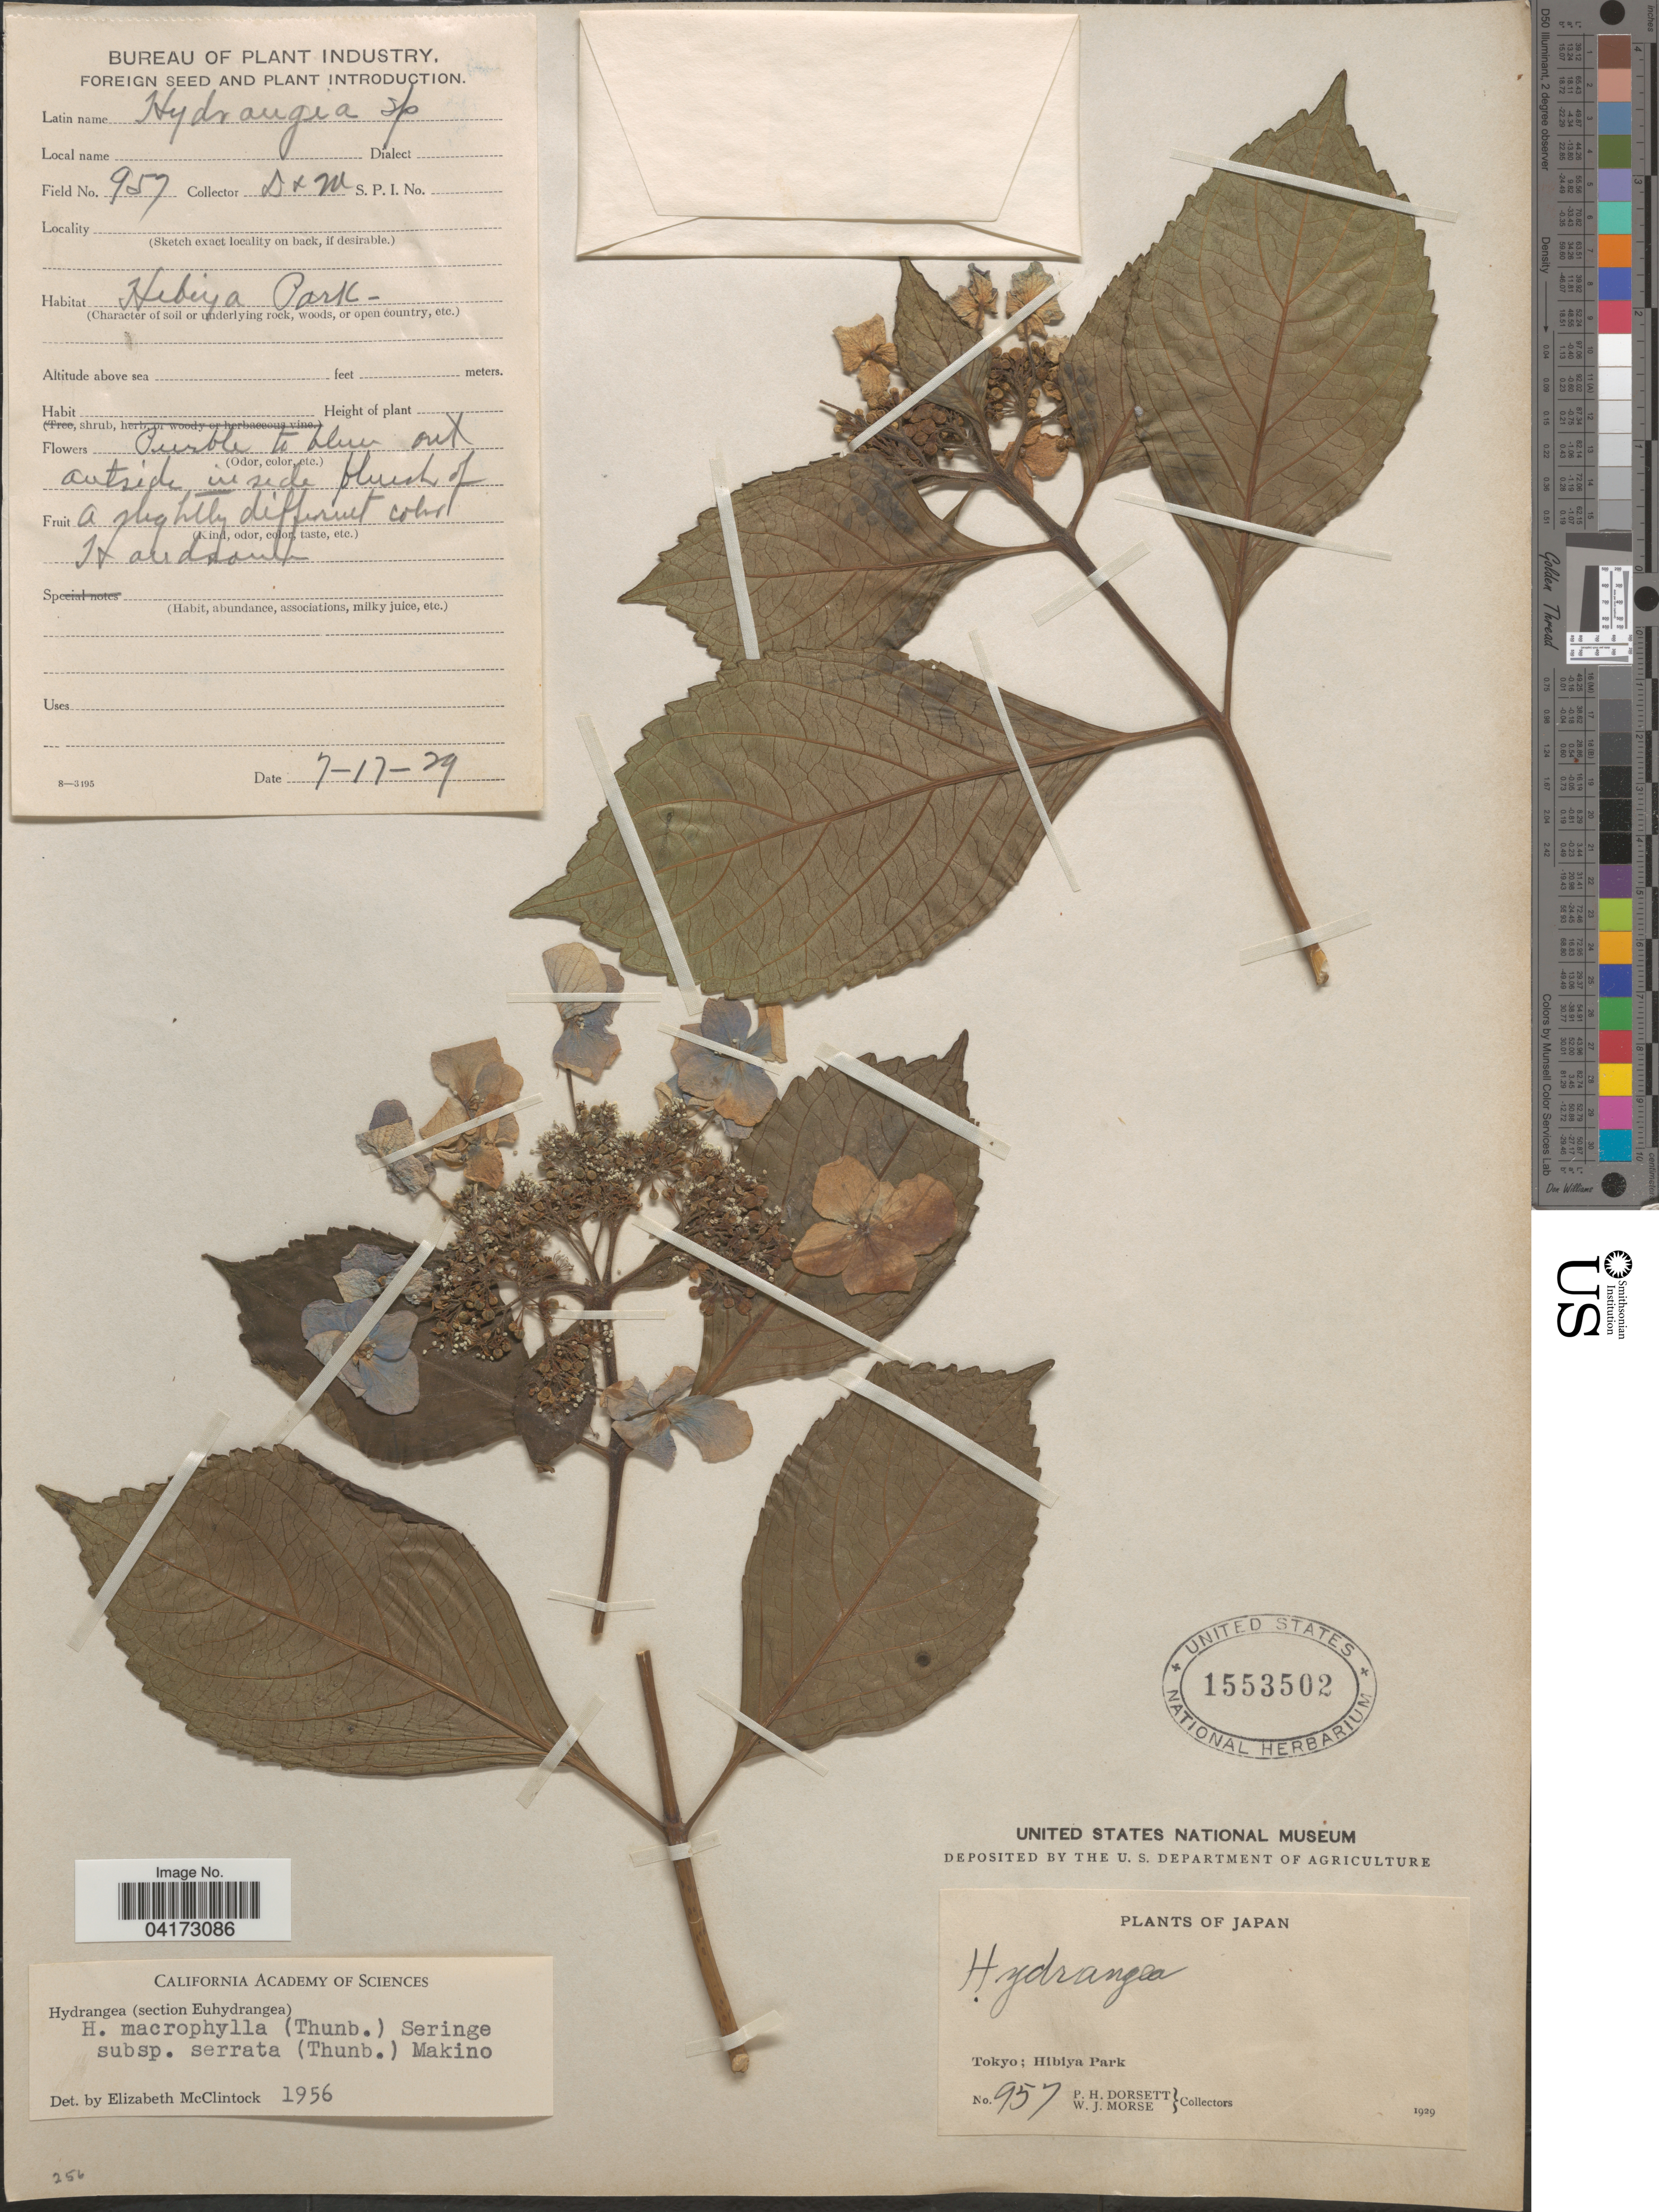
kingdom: Plantae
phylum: Tracheophyta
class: Magnoliopsida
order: Cornales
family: Hydrangeaceae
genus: Hydrangea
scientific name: Hydrangea macrophylla subsp. serrata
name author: (Thunb.) Makino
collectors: P. H. Dorsett & W. J. Morse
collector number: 957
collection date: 1929-07-17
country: Japan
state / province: Tokyo, Federal City of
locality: Tokyo; Hibiya Park.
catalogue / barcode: US 1553502